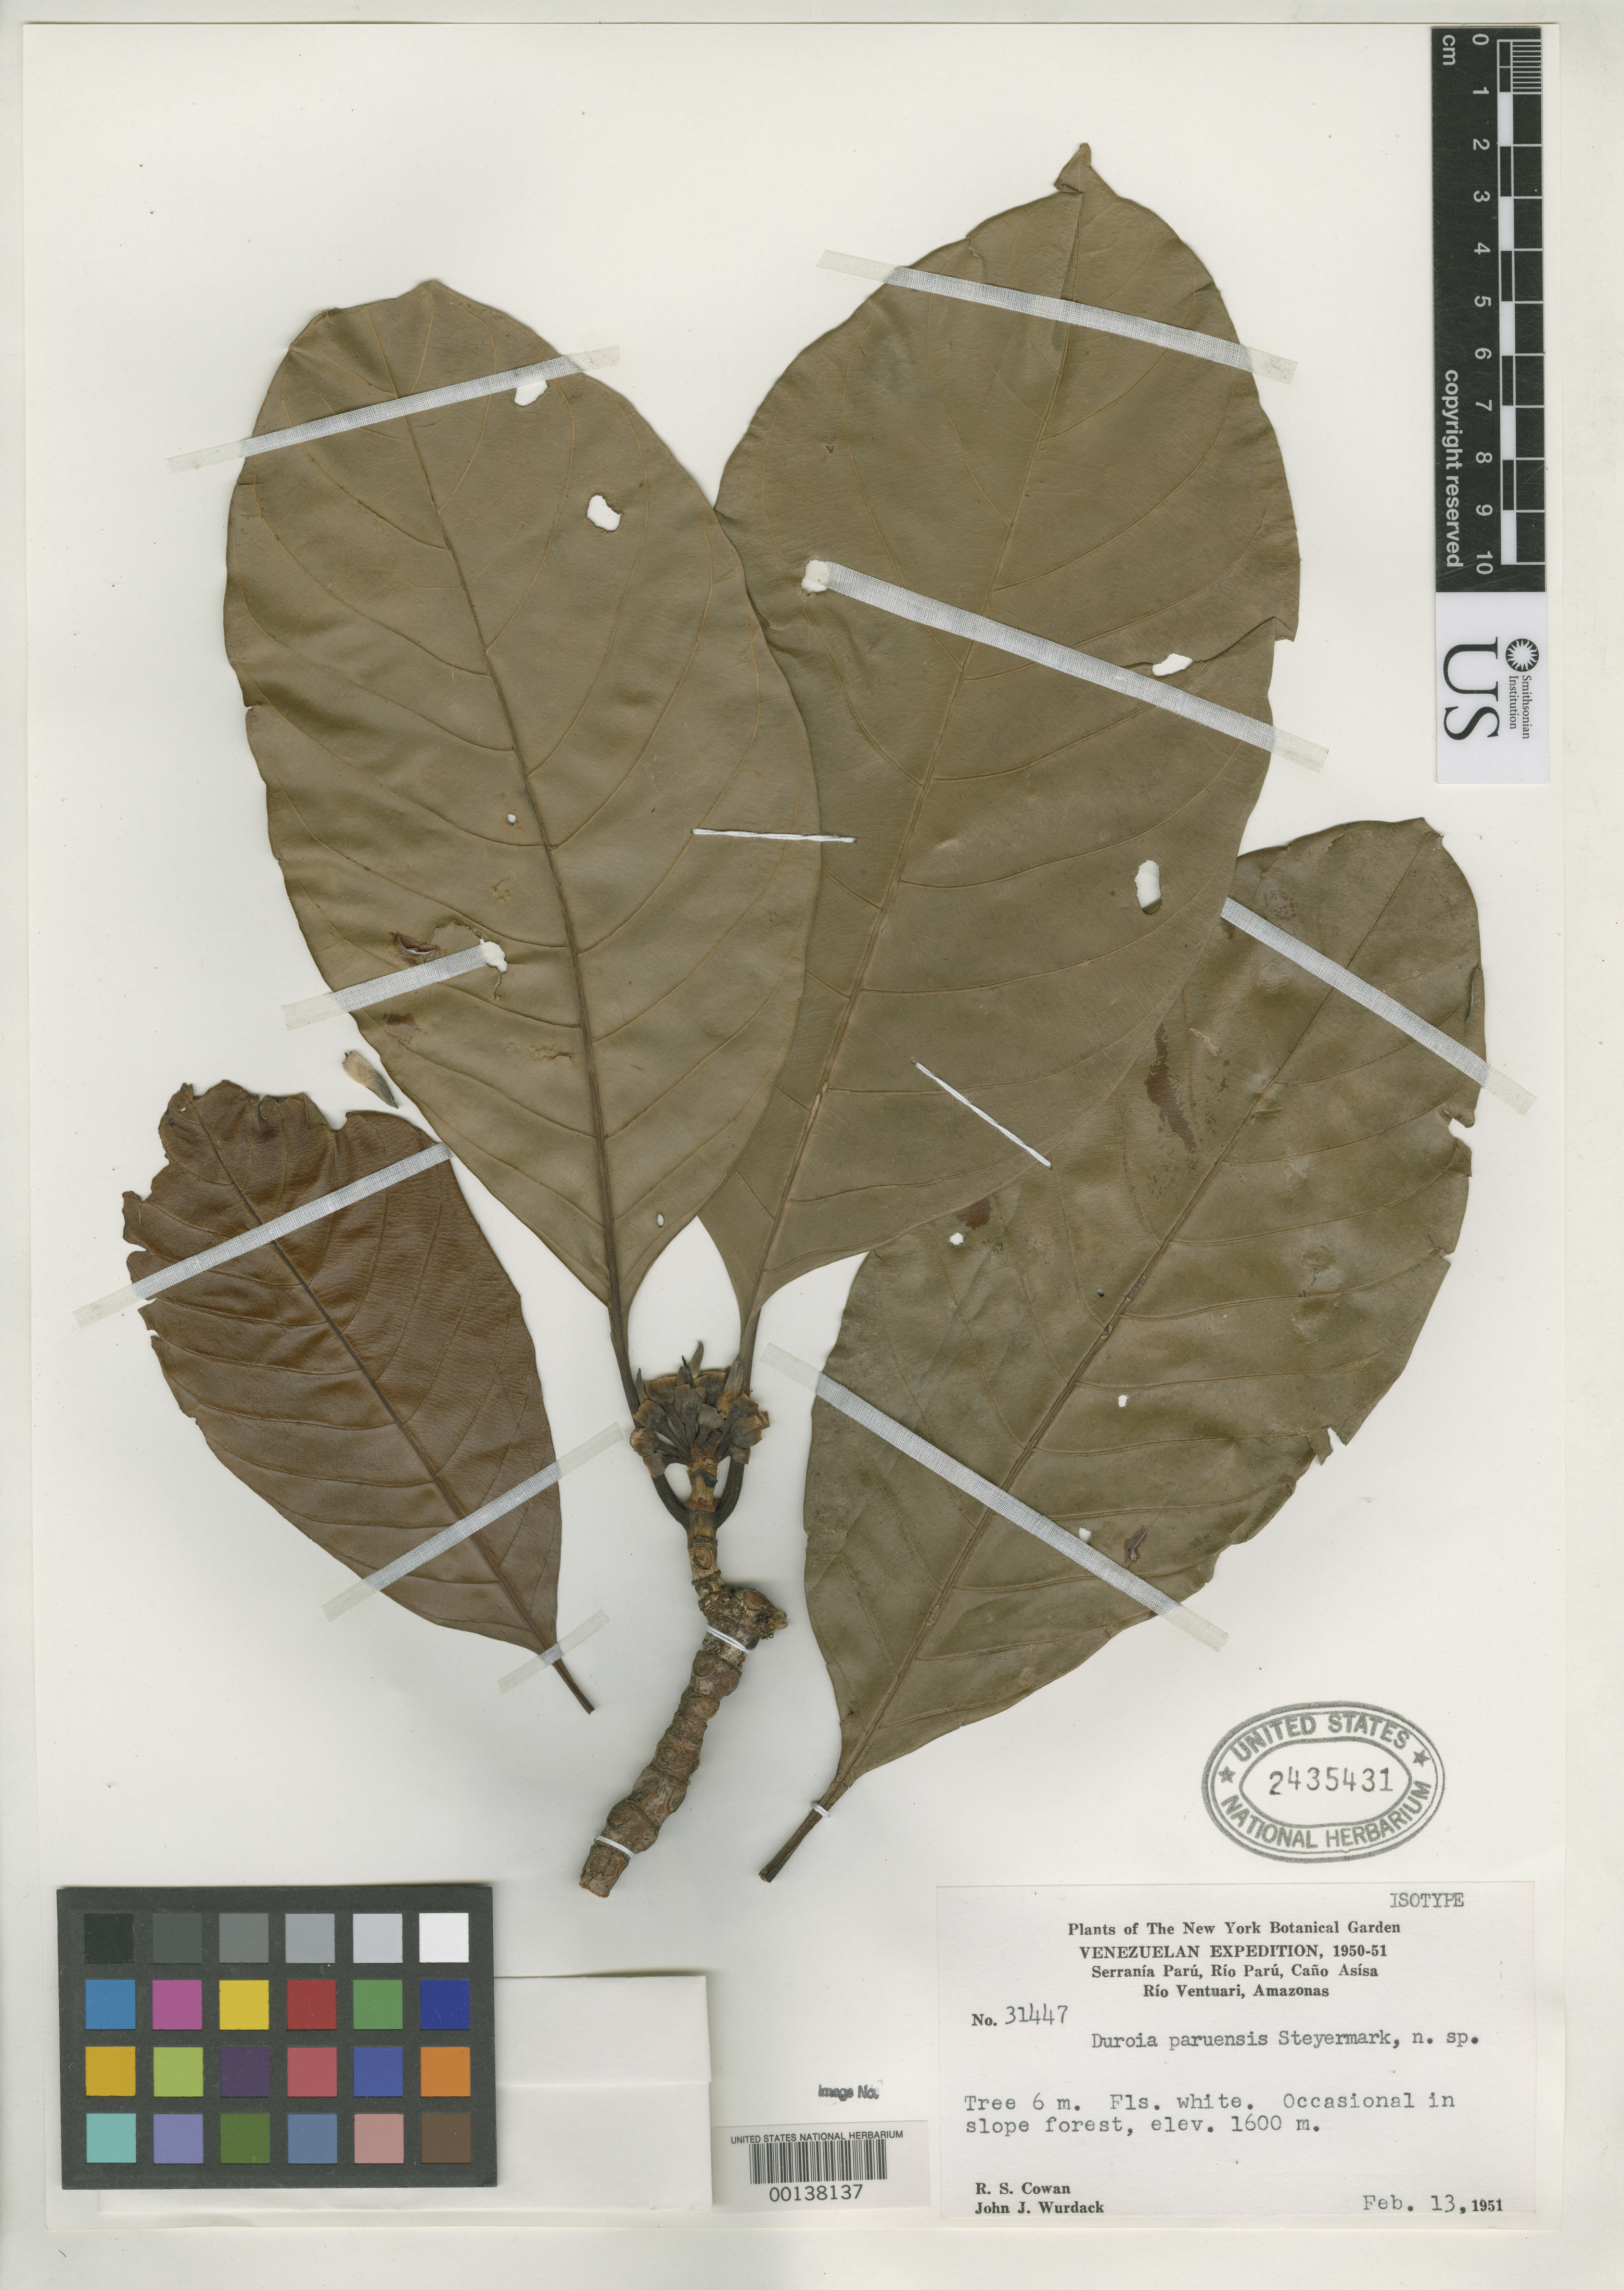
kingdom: Plantae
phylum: Tracheophyta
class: Magnoliopsida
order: Gentianales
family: Rubiaceae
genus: Duroia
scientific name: Duroia paruensis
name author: Steyerm.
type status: Isotype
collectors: R. S. Cowan & J. J. Wurdack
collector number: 31447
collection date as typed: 13 Feb 1951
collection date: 1951-02-13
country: Venezuela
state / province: Amazonas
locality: Serrania Paru.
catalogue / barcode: US 2435431